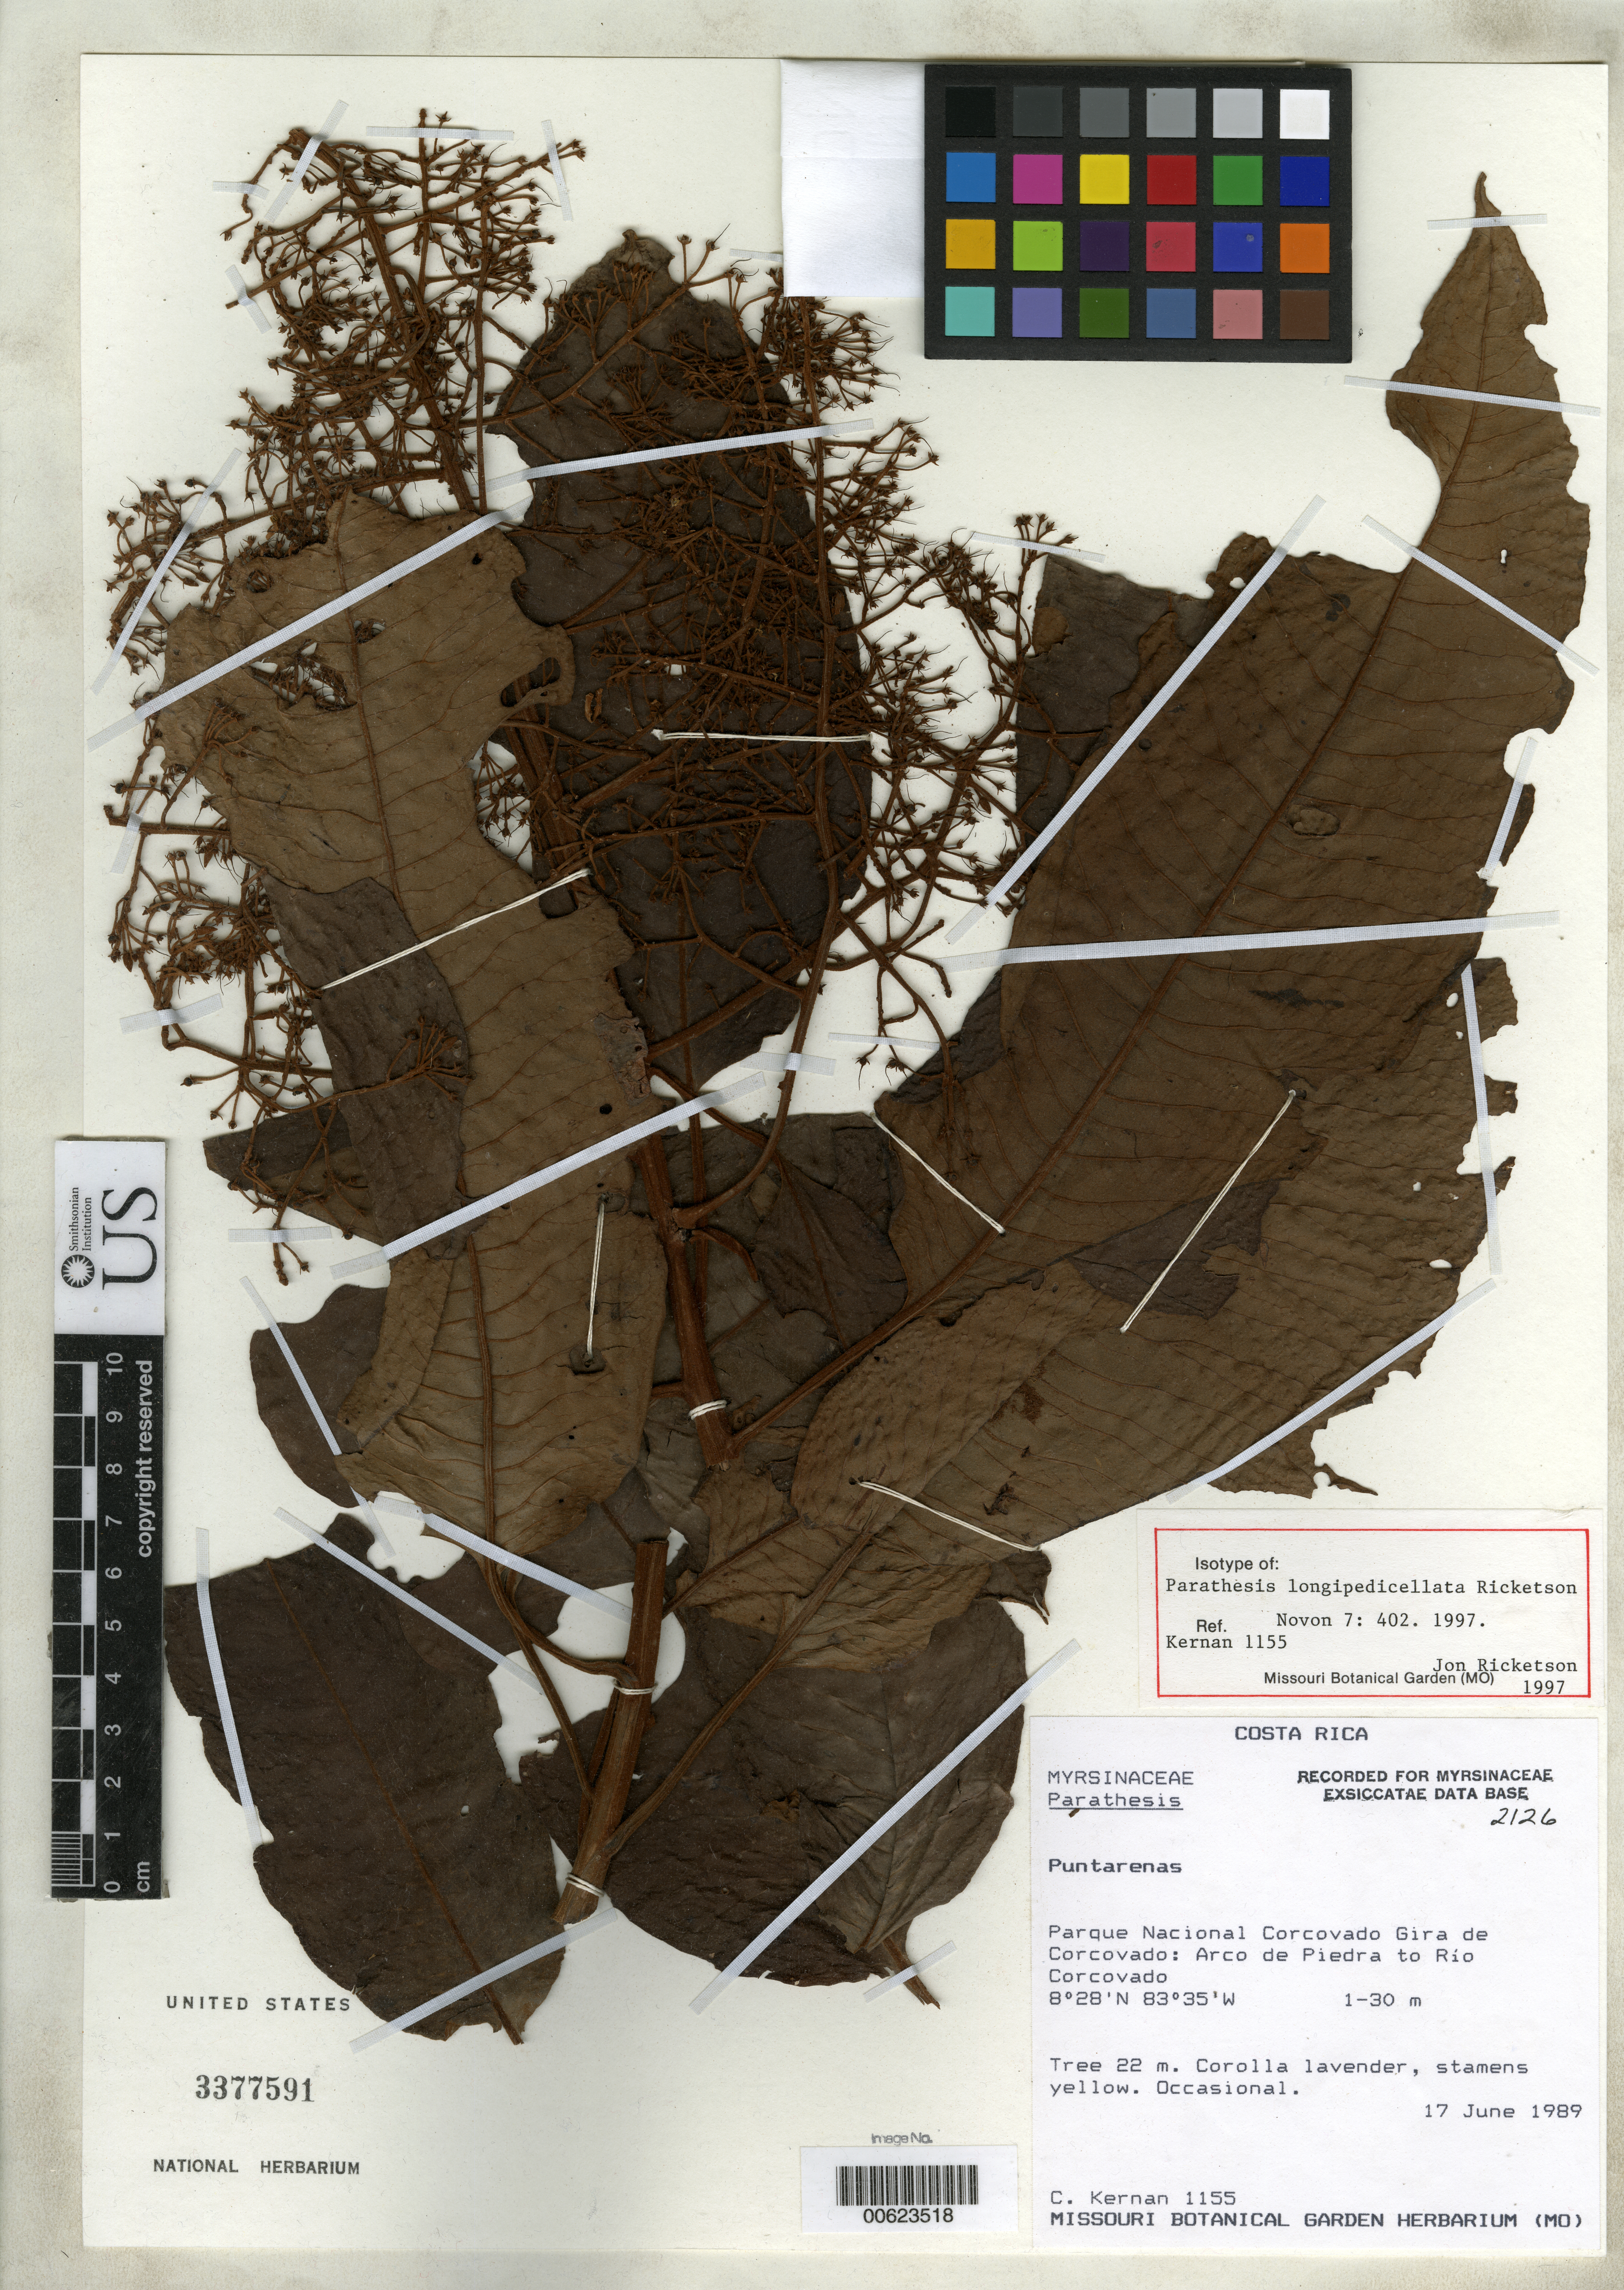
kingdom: Plantae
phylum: Tracheophyta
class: Magnoliopsida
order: Ericales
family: Primulaceae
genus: Parathesis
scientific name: Parathesis longipedicellata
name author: Ricketson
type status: Isotype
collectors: C. Kernan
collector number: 1155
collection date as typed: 17 Jun 1989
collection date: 1989-06-17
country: Costa Rica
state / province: Puntarenas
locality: Parque Nacional Corcovado Gira de Corcovado, Arco de Piedra to Rio Corcovado.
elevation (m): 1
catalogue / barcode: US 3377591